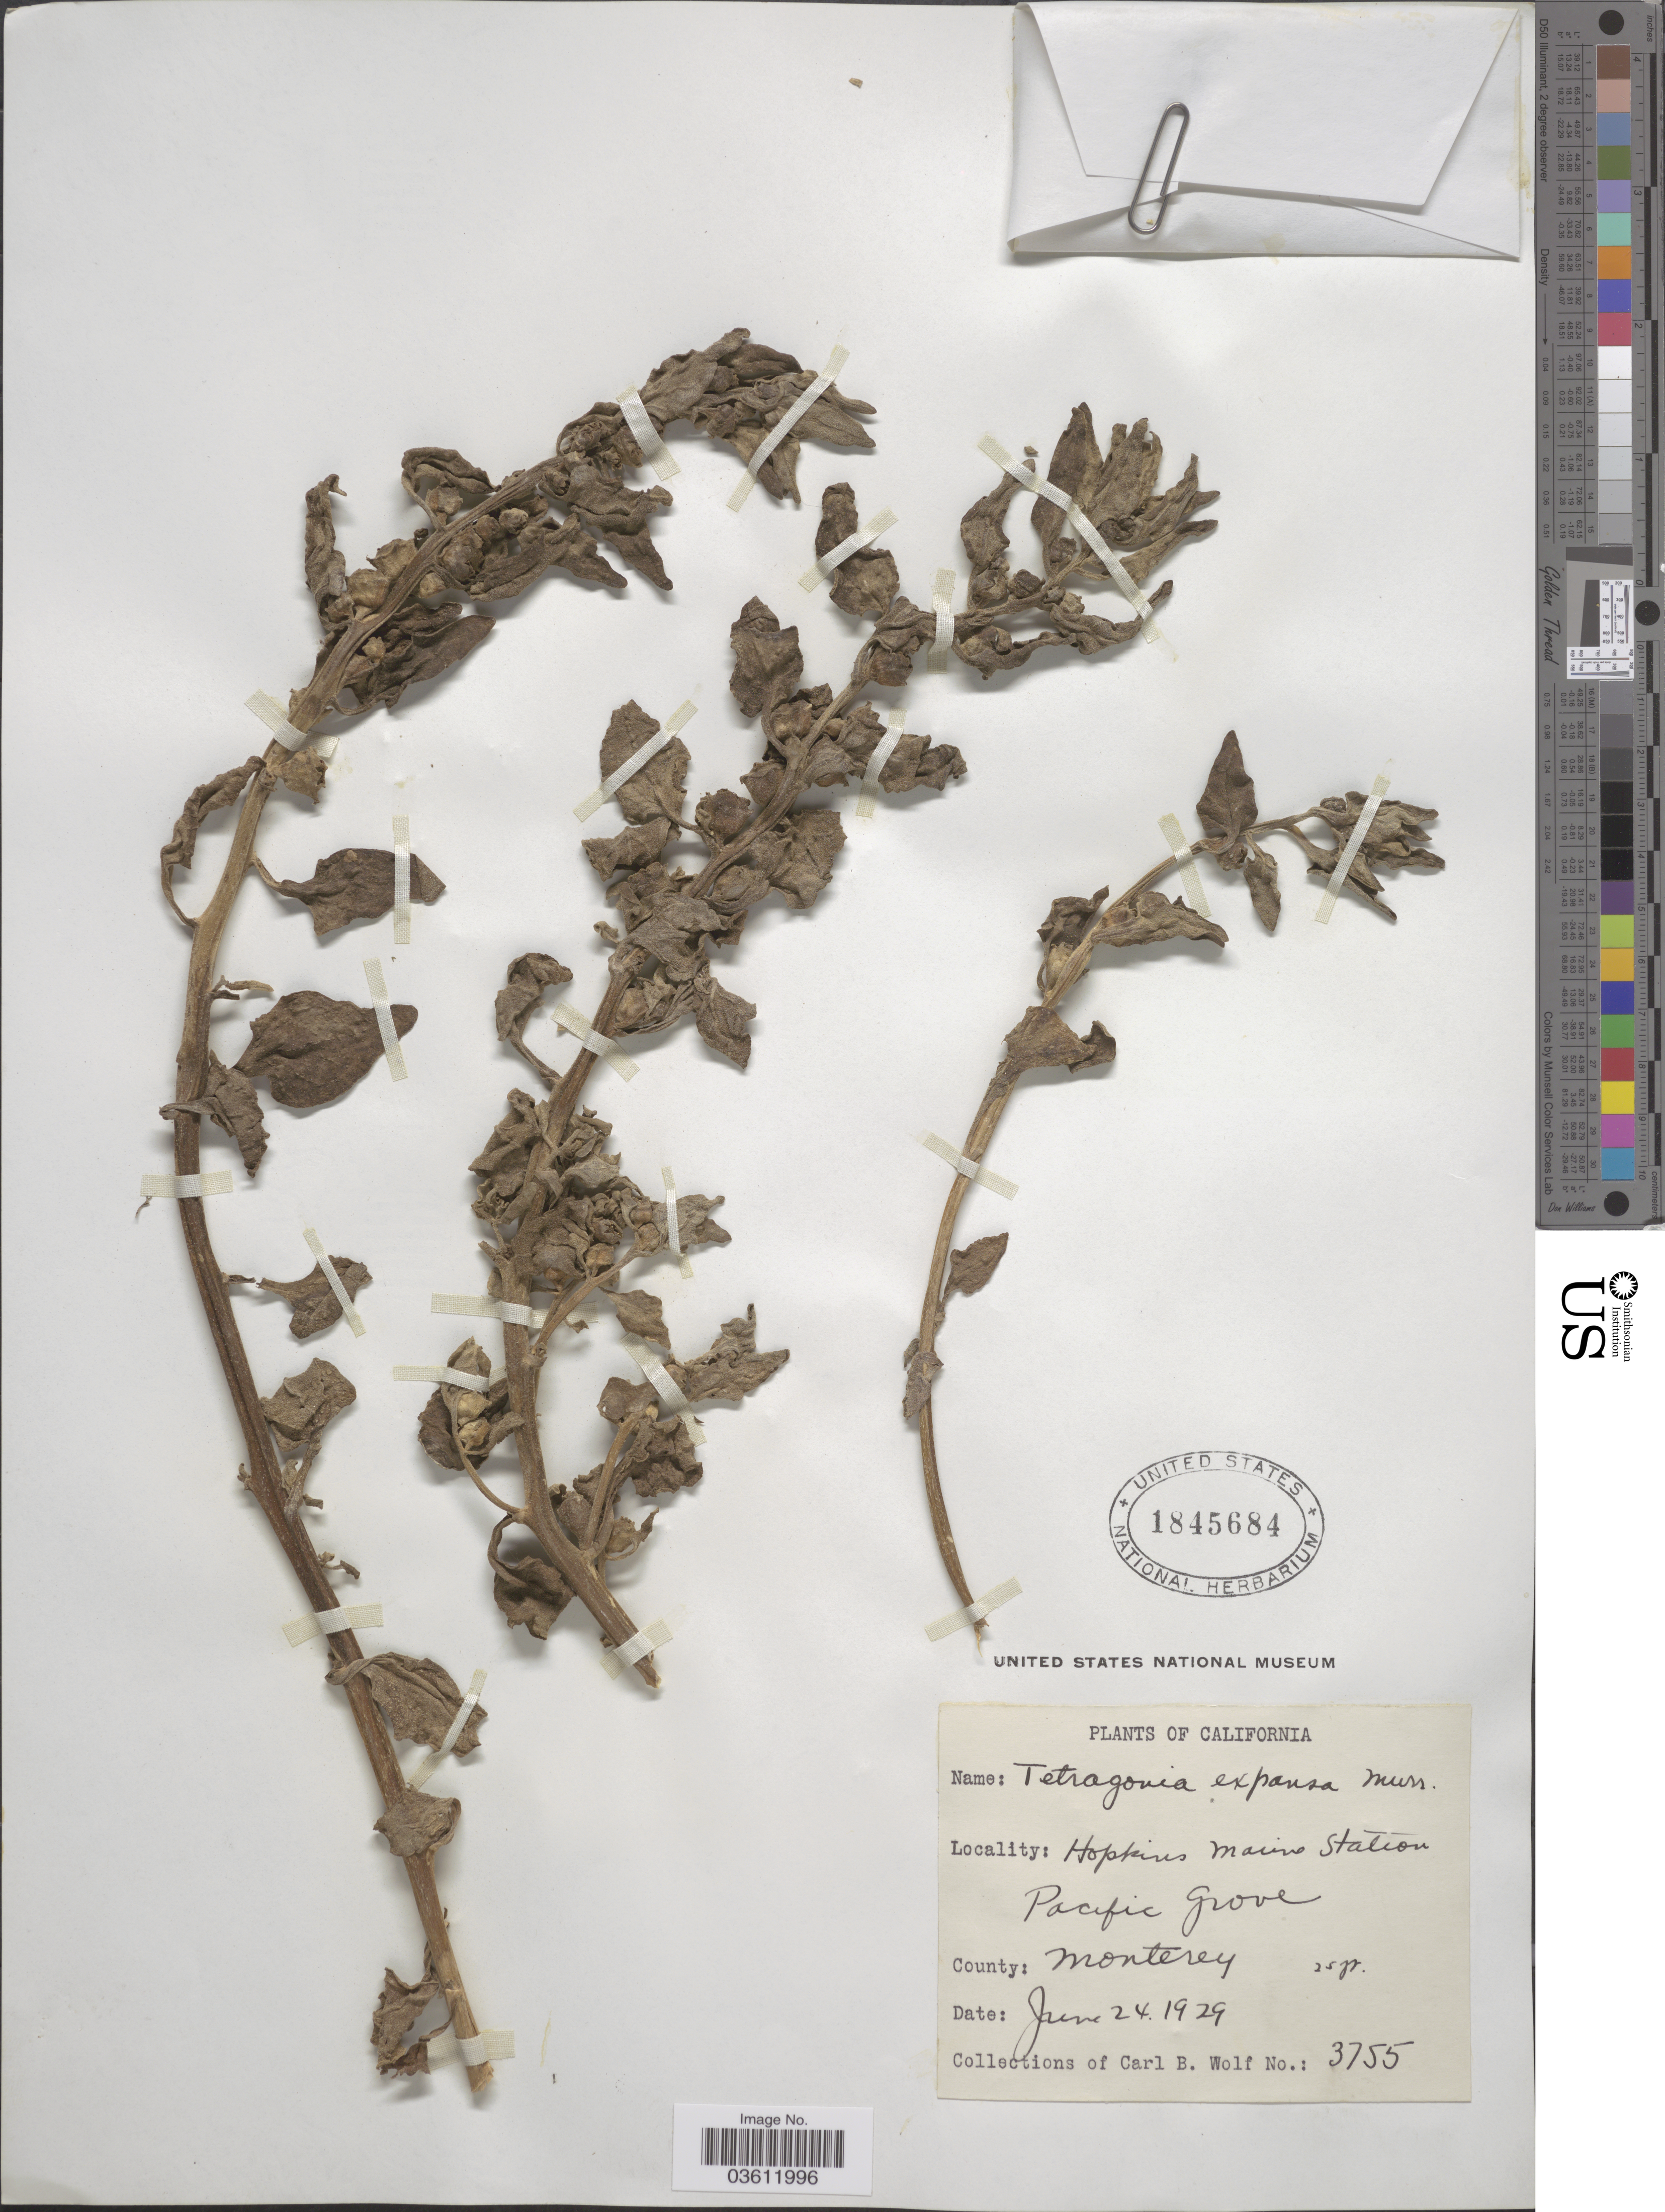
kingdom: Plantae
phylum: Tracheophyta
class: Magnoliopsida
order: Caryophyllales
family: Aizoaceae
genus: Tetragonia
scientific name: Tetragonia expansa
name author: Murr.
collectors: C. B. Wolf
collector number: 3755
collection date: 1929-06-24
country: United States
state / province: California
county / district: Monterey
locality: Hopkins Marine Station. Pacific Grove. County: Monterey.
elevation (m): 8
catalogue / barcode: US 1845684